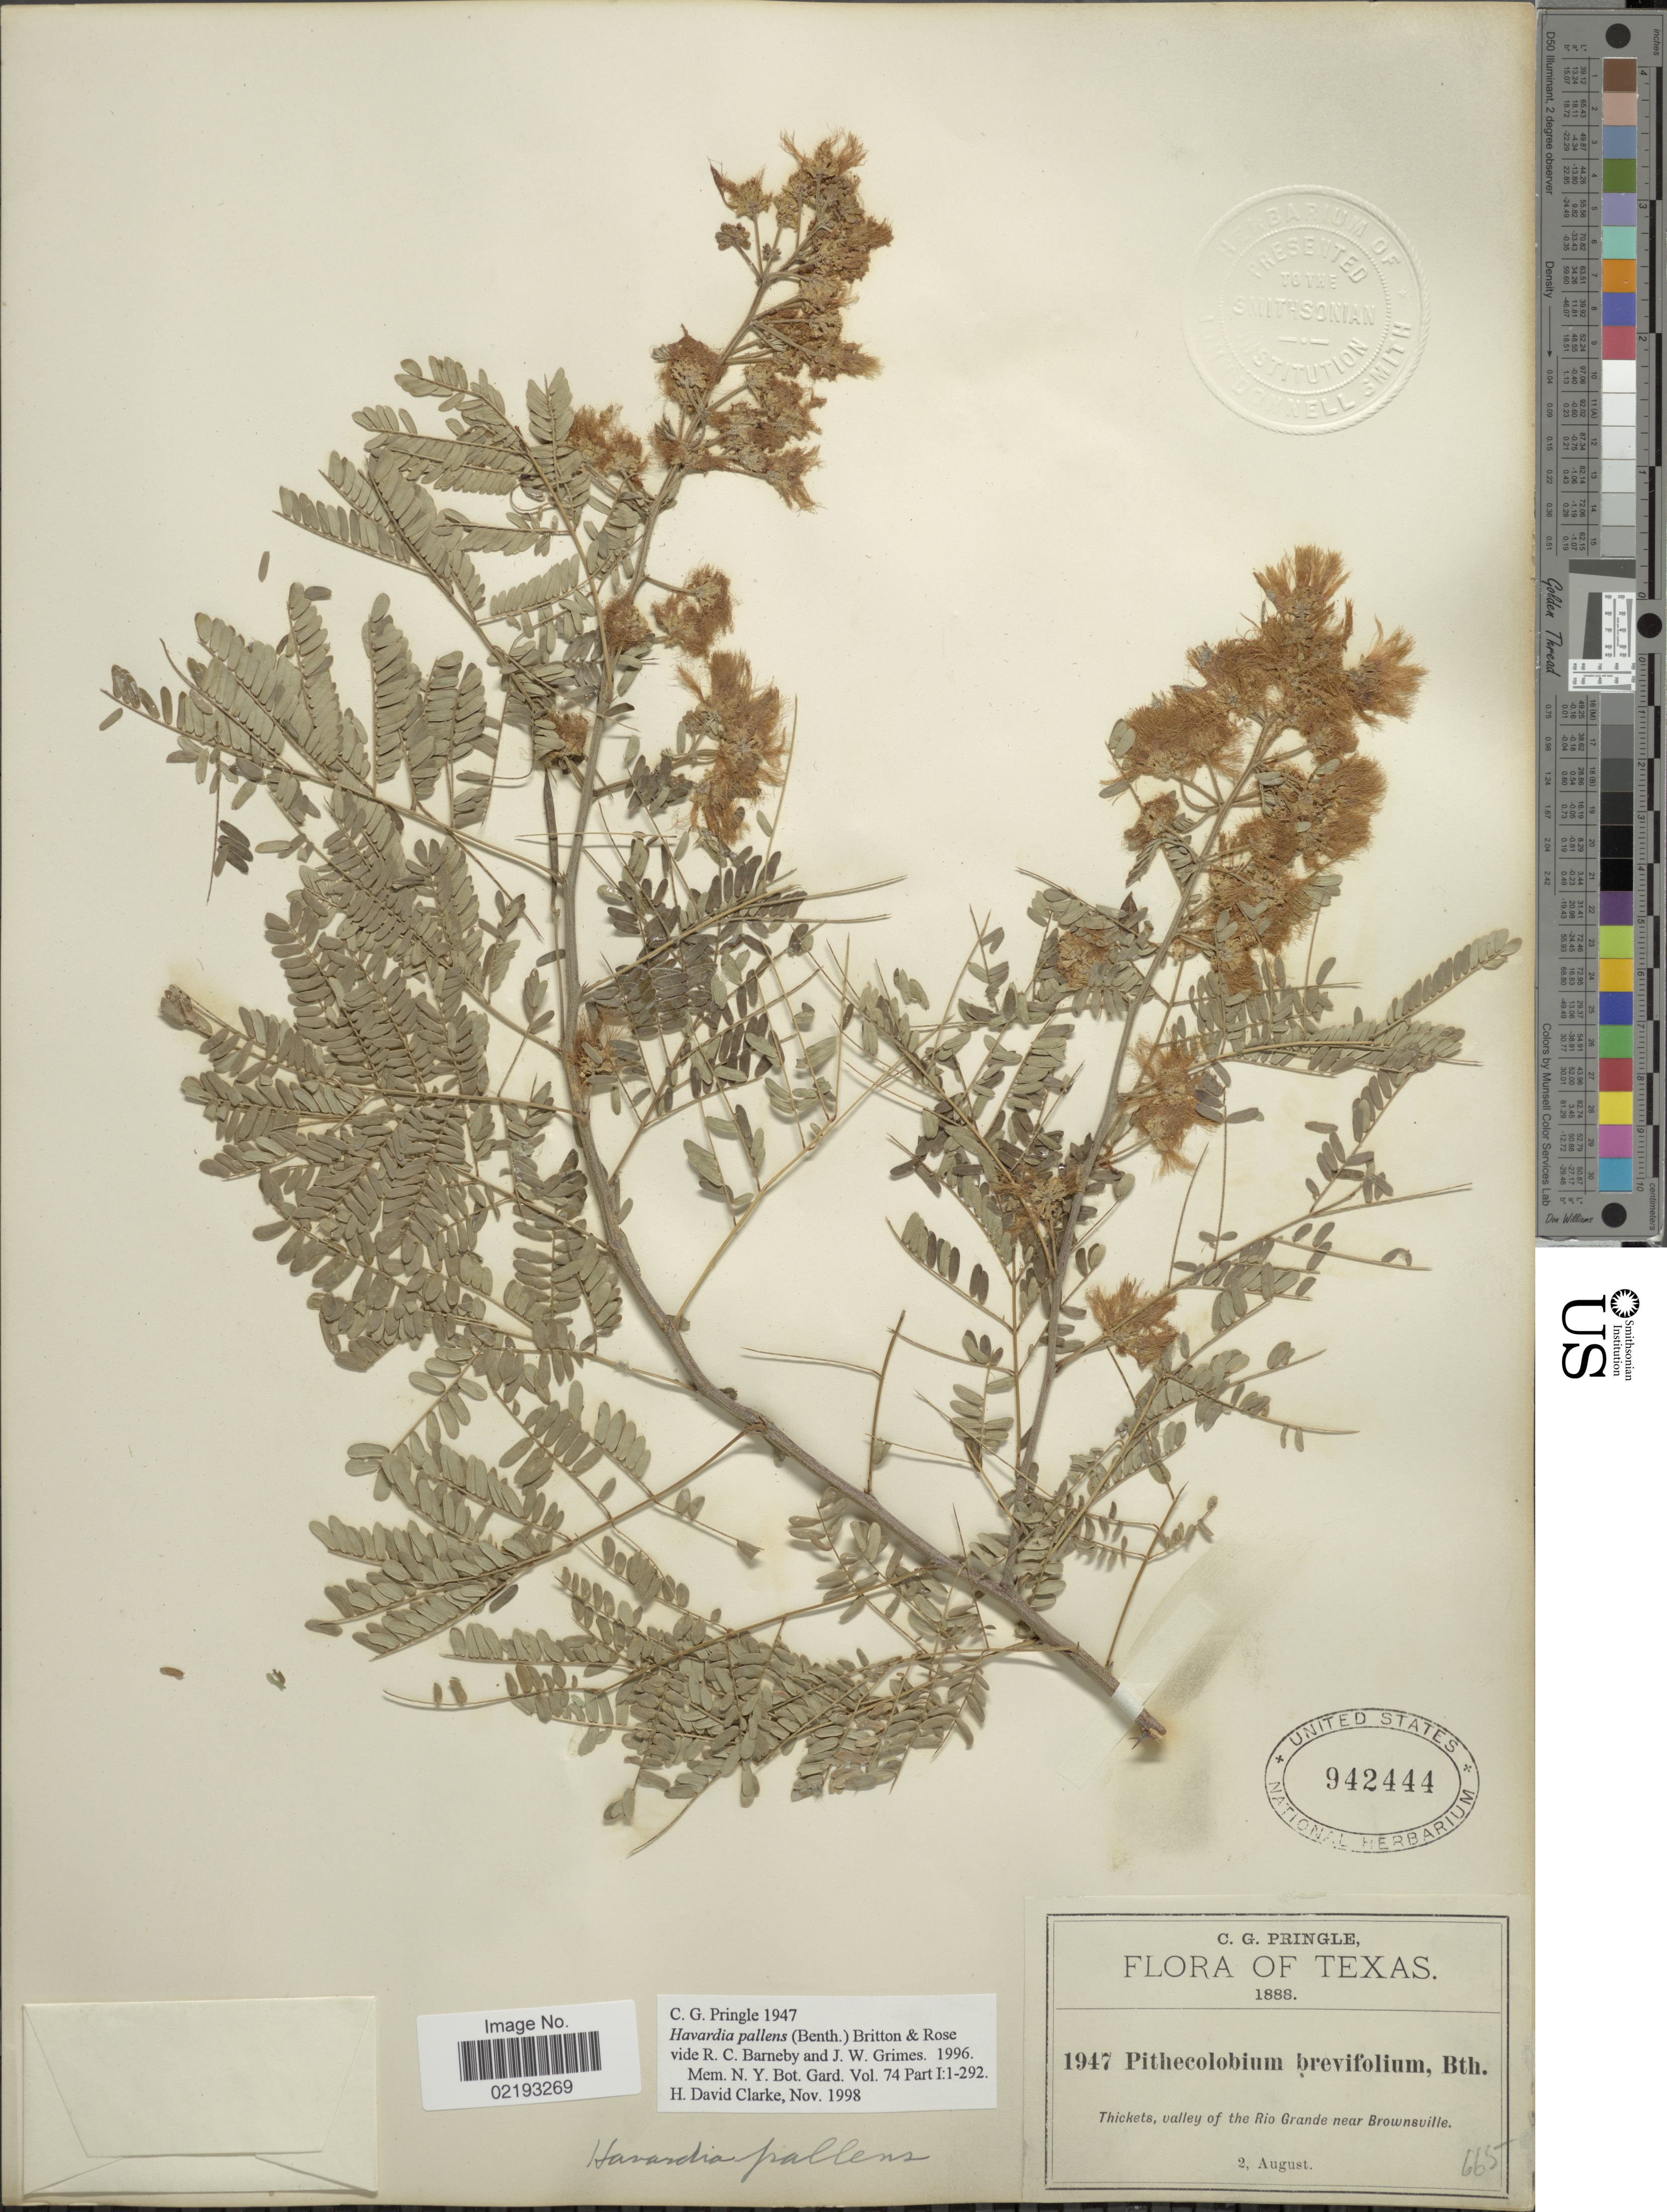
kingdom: Plantae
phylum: Tracheophyta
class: Magnoliopsida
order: Fabales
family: Fabaceae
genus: Havardia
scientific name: Havardia pallens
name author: (Benth.) Britton & Rose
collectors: C. G. Pringle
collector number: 1947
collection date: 1888-08-02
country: United States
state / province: Texas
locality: Thickets, valley of the Rio Grande near Brownsville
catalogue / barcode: US 942444